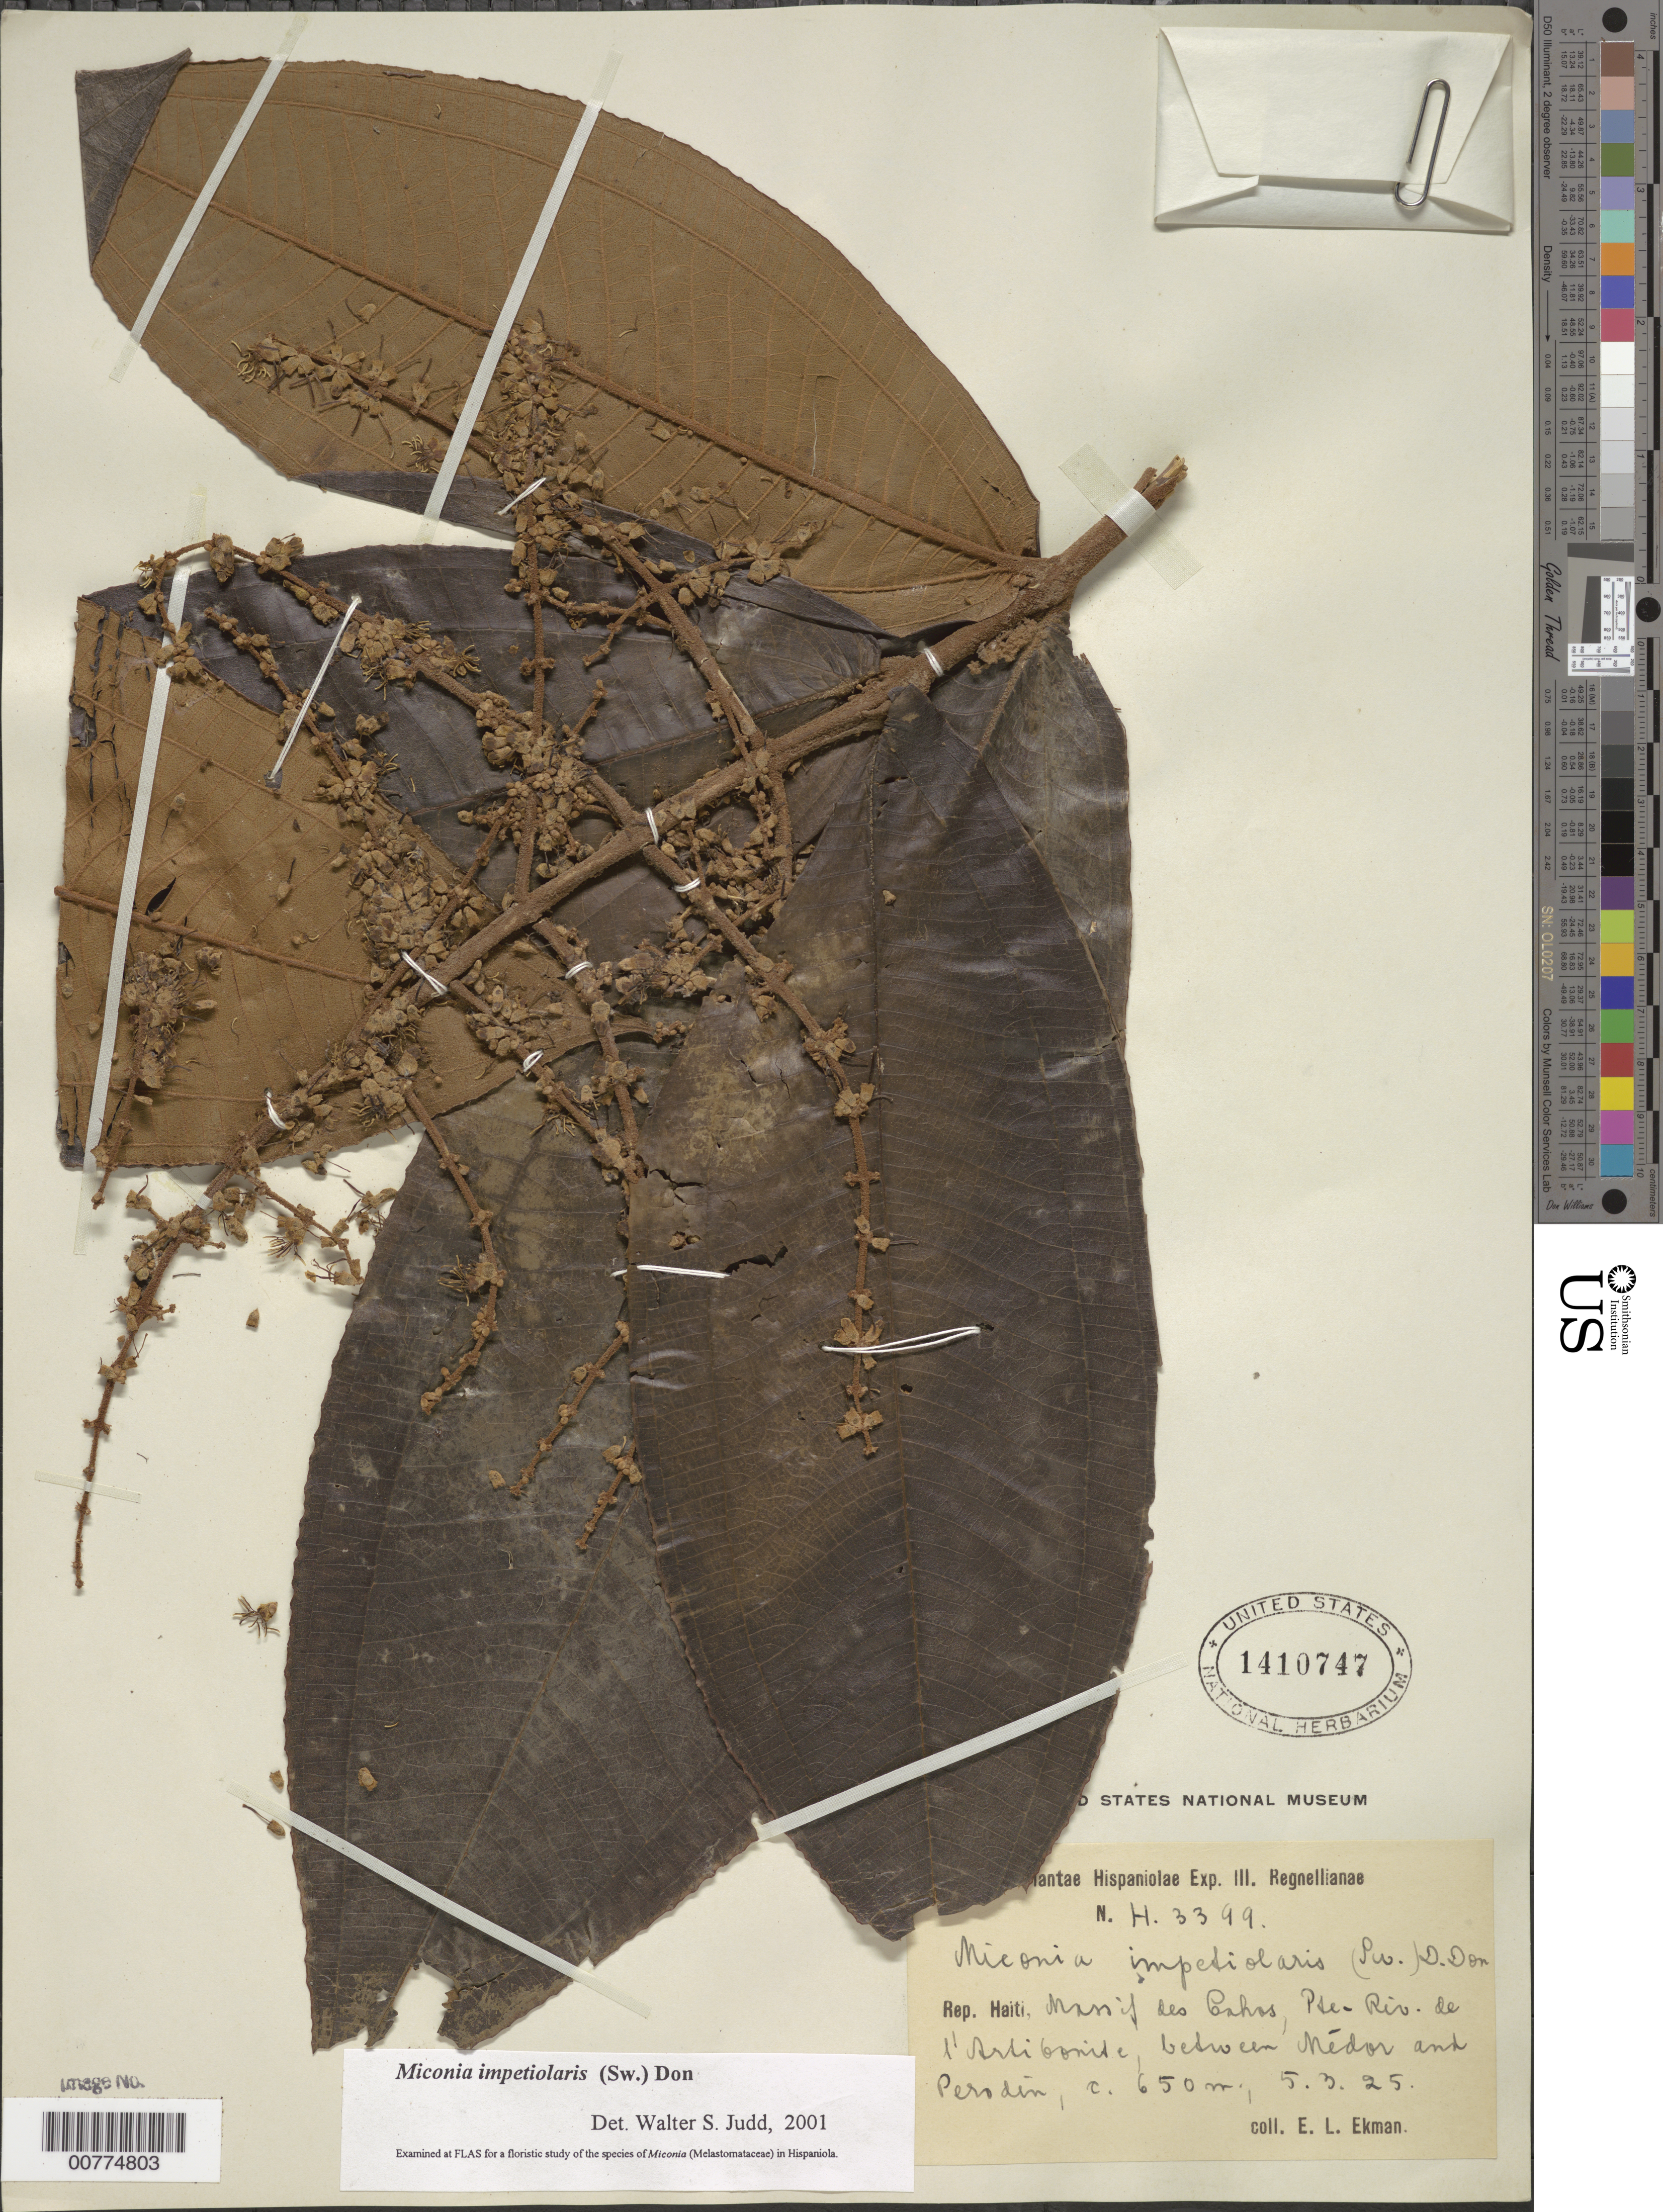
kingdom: Plantae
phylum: Tracheophyta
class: Magnoliopsida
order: Myrtales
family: Melastomataceae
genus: Miconia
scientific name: Miconia impetiolaris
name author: (Sw.) D. Don ex DC.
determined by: Judd, Walter S.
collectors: E. L. Ekman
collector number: H 3399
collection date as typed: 05 Mar 1925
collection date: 1925-03-05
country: Haiti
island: Hispaniola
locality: Massif des Cahos, Pte-Riv de l'Artibonite, between Nédor and Perodin.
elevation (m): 650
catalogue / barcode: US 1410747